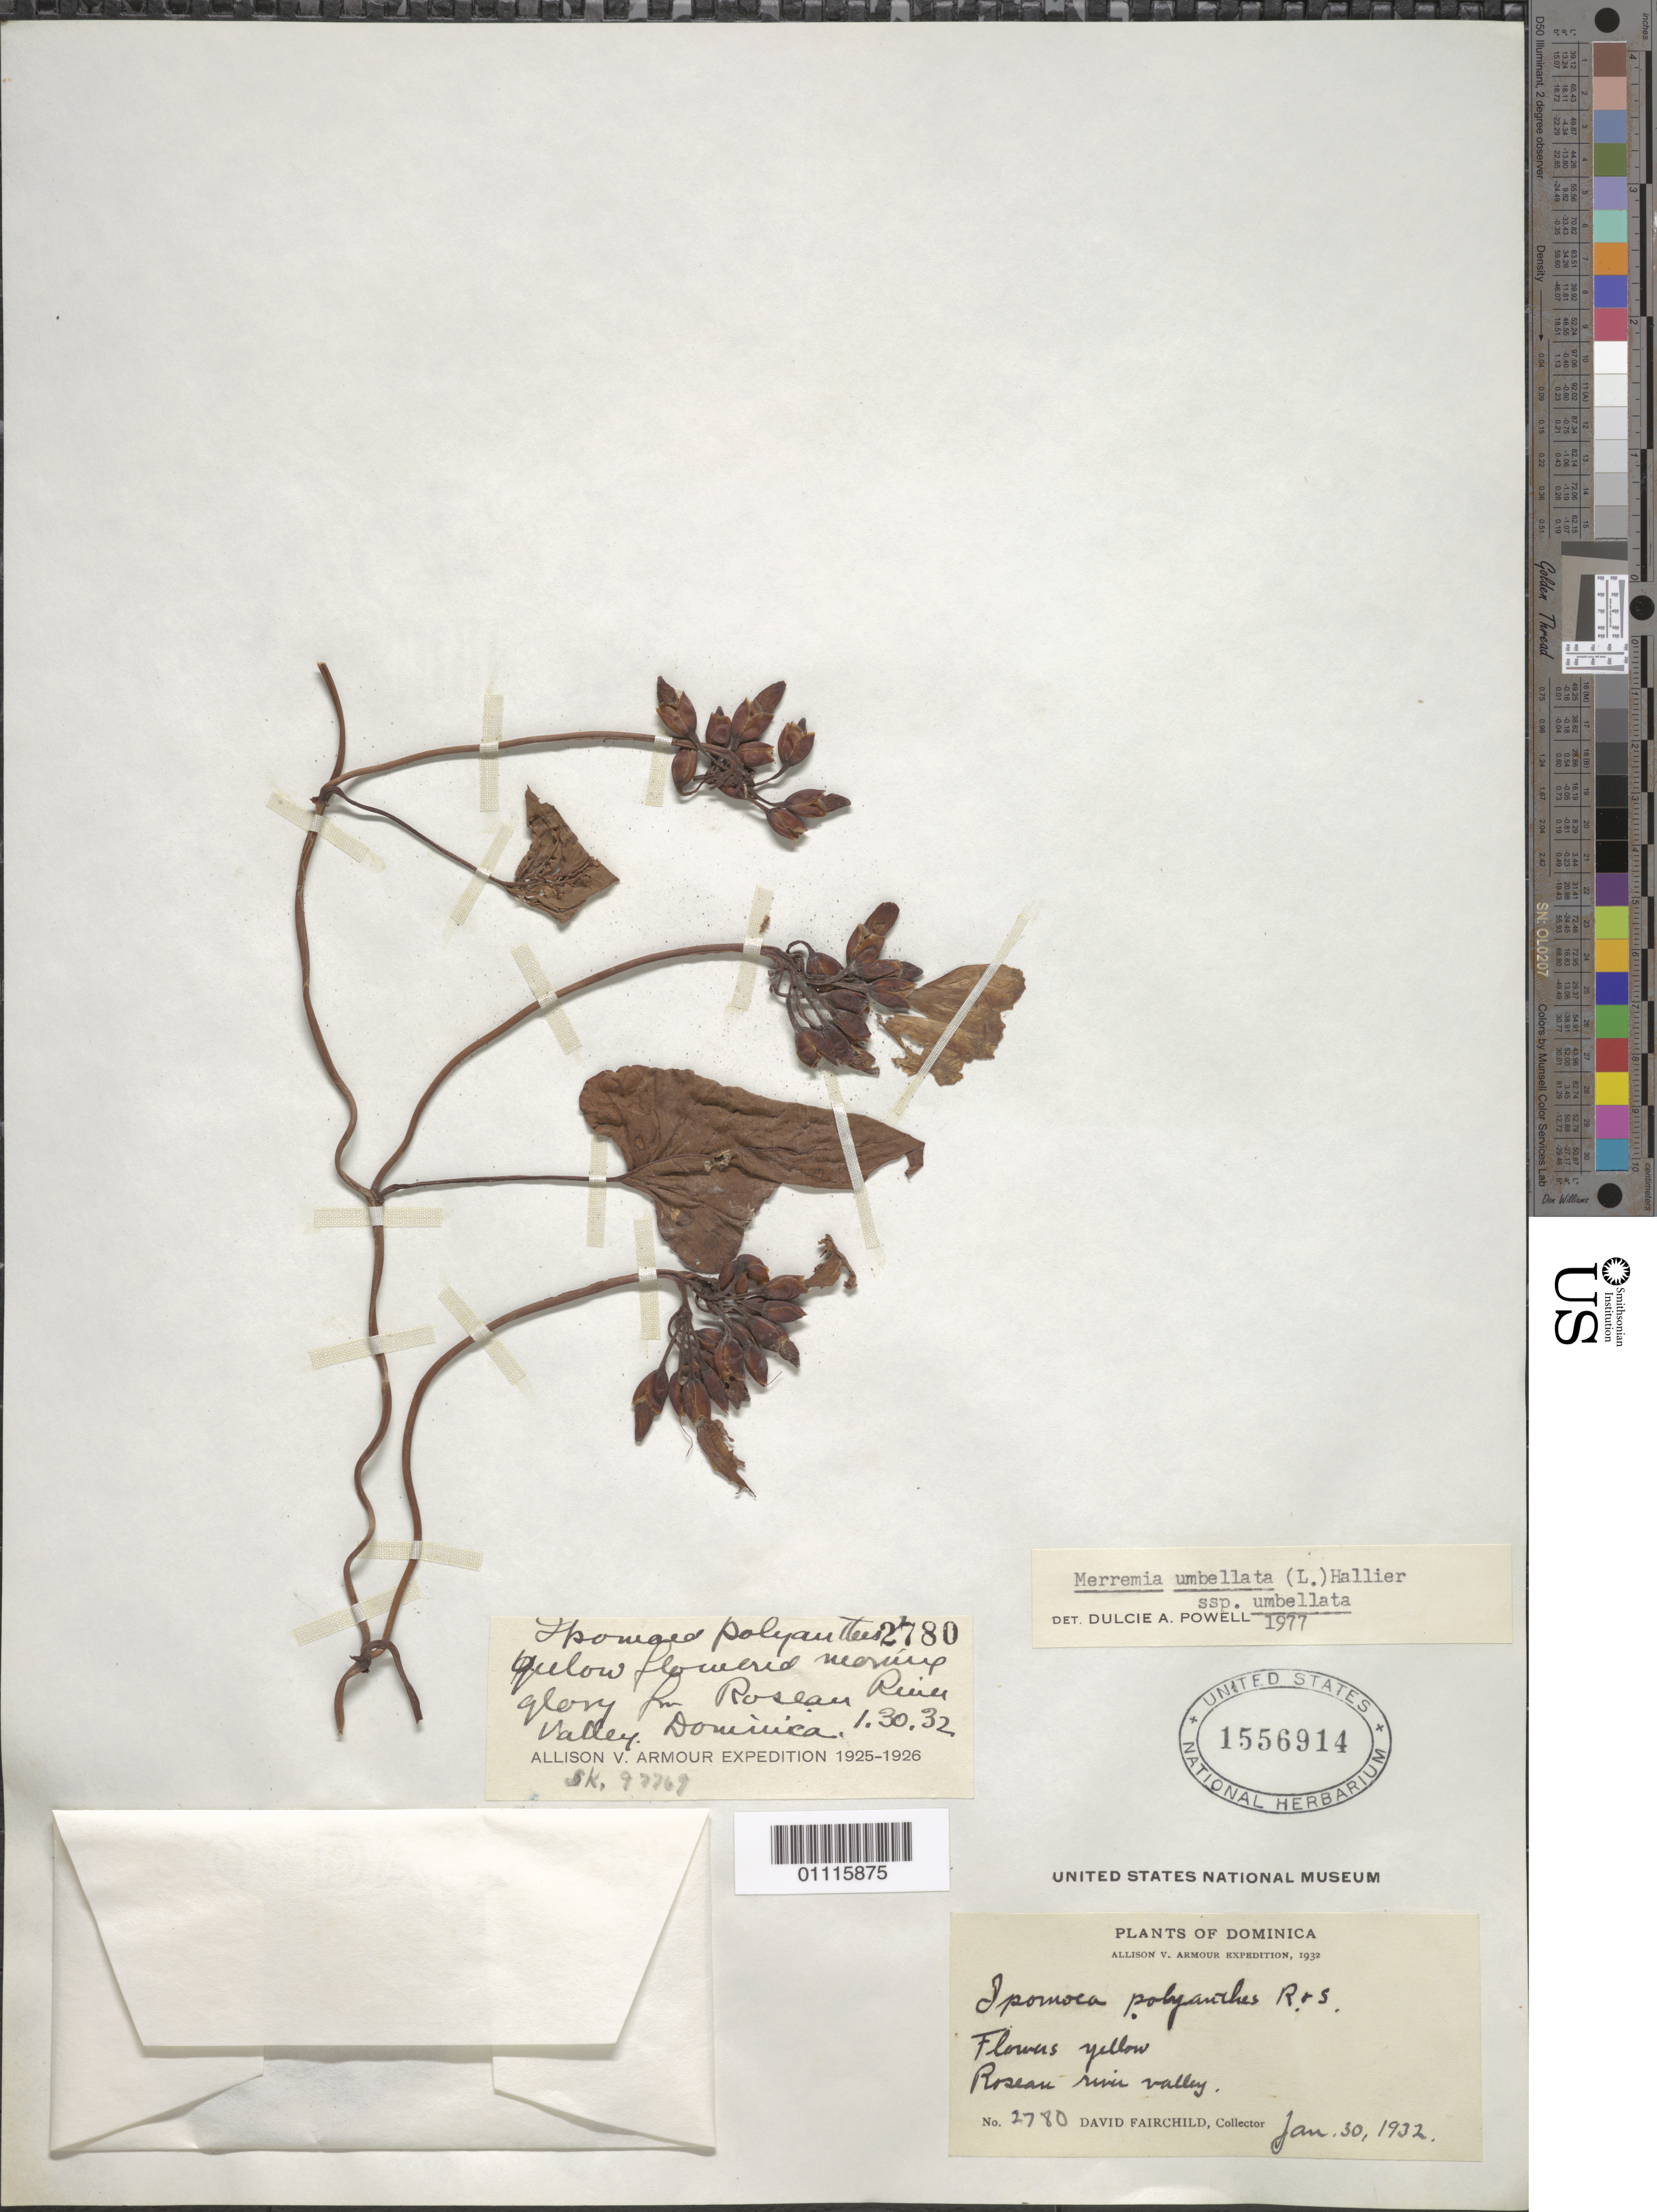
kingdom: Plantae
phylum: Tracheophyta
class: Magnoliopsida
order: Solanales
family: Convolvulaceae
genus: Camonea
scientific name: Camonea umbellata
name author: (L.) A. R. Simões & Staples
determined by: Strong, Mark T., (BOT), Smithsonian Institution - National Museum of Natural History (UNITED STATES)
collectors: D. Fairchild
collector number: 2780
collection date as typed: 30 Jan 1932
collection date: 1932-01-30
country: Dominica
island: Dominica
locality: Roseau river valley.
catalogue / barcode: US 1556914